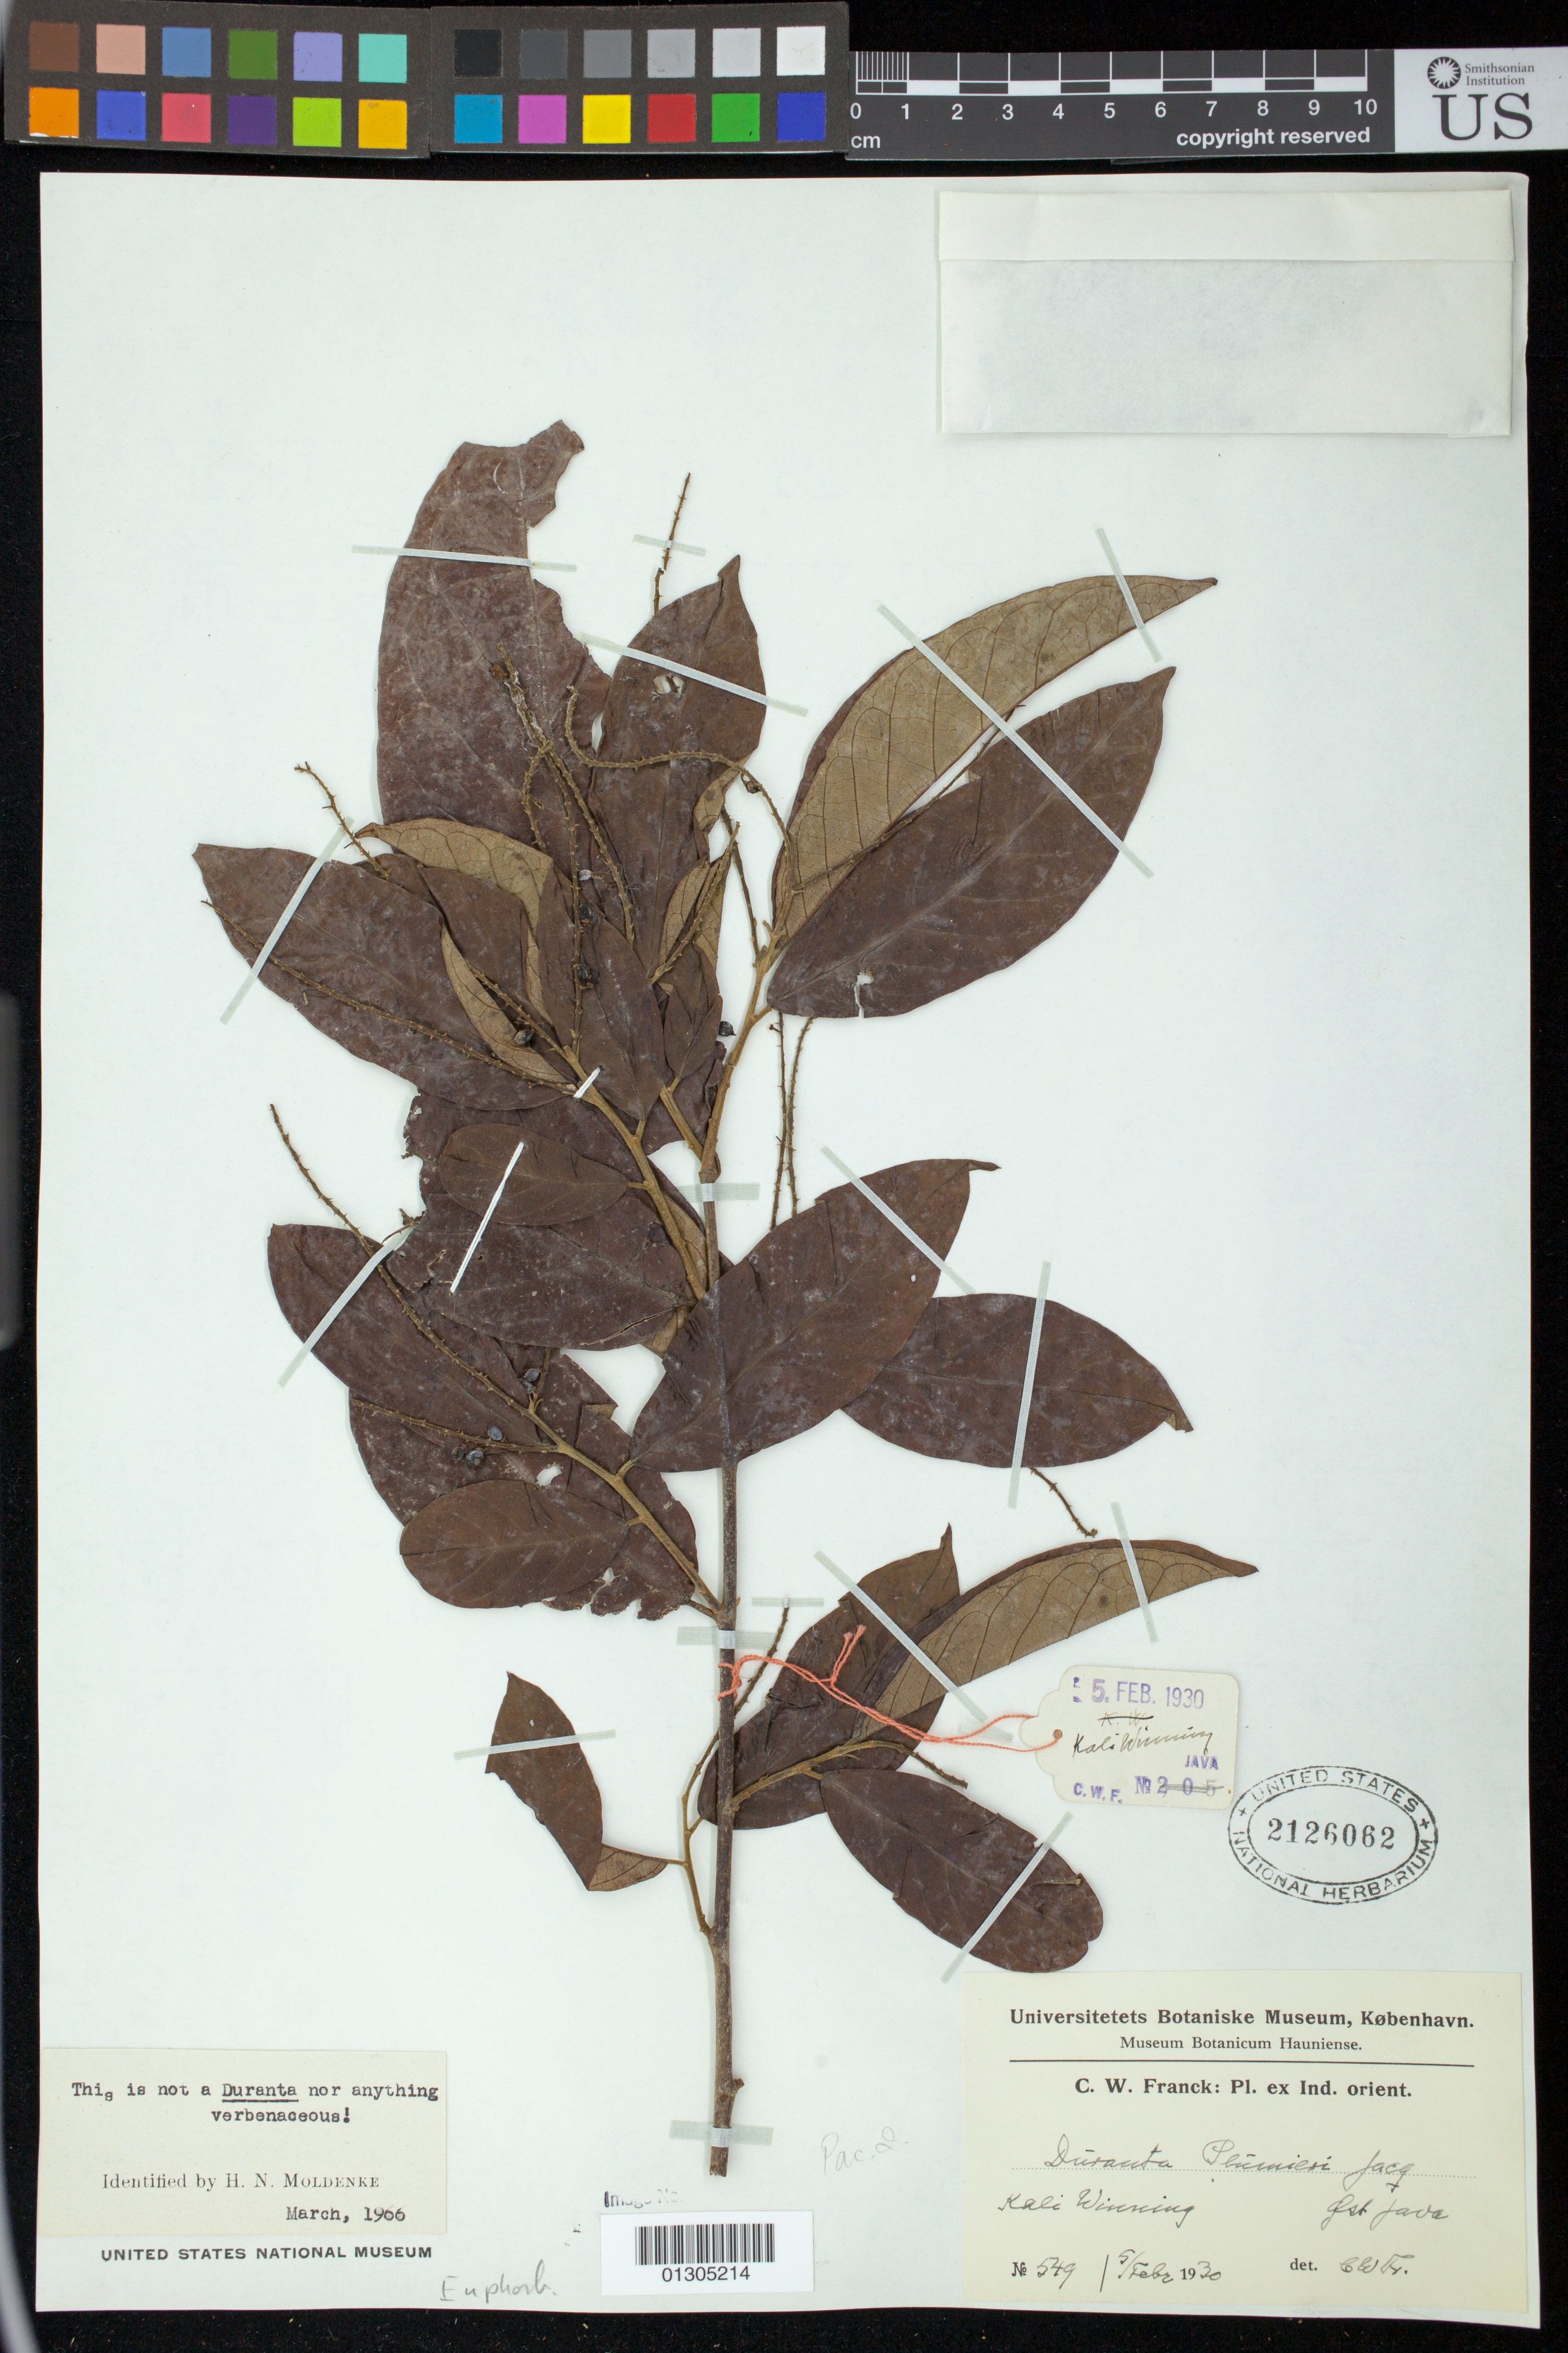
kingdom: Plantae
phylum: Tracheophyta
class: Magnoliopsida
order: Malpighiales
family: Euphorbiaceae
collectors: C. Franck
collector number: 549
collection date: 1930-02-05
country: Indonesia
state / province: Java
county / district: Jawa Timur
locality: Kali Winning [Kaliwining]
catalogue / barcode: US 2126062